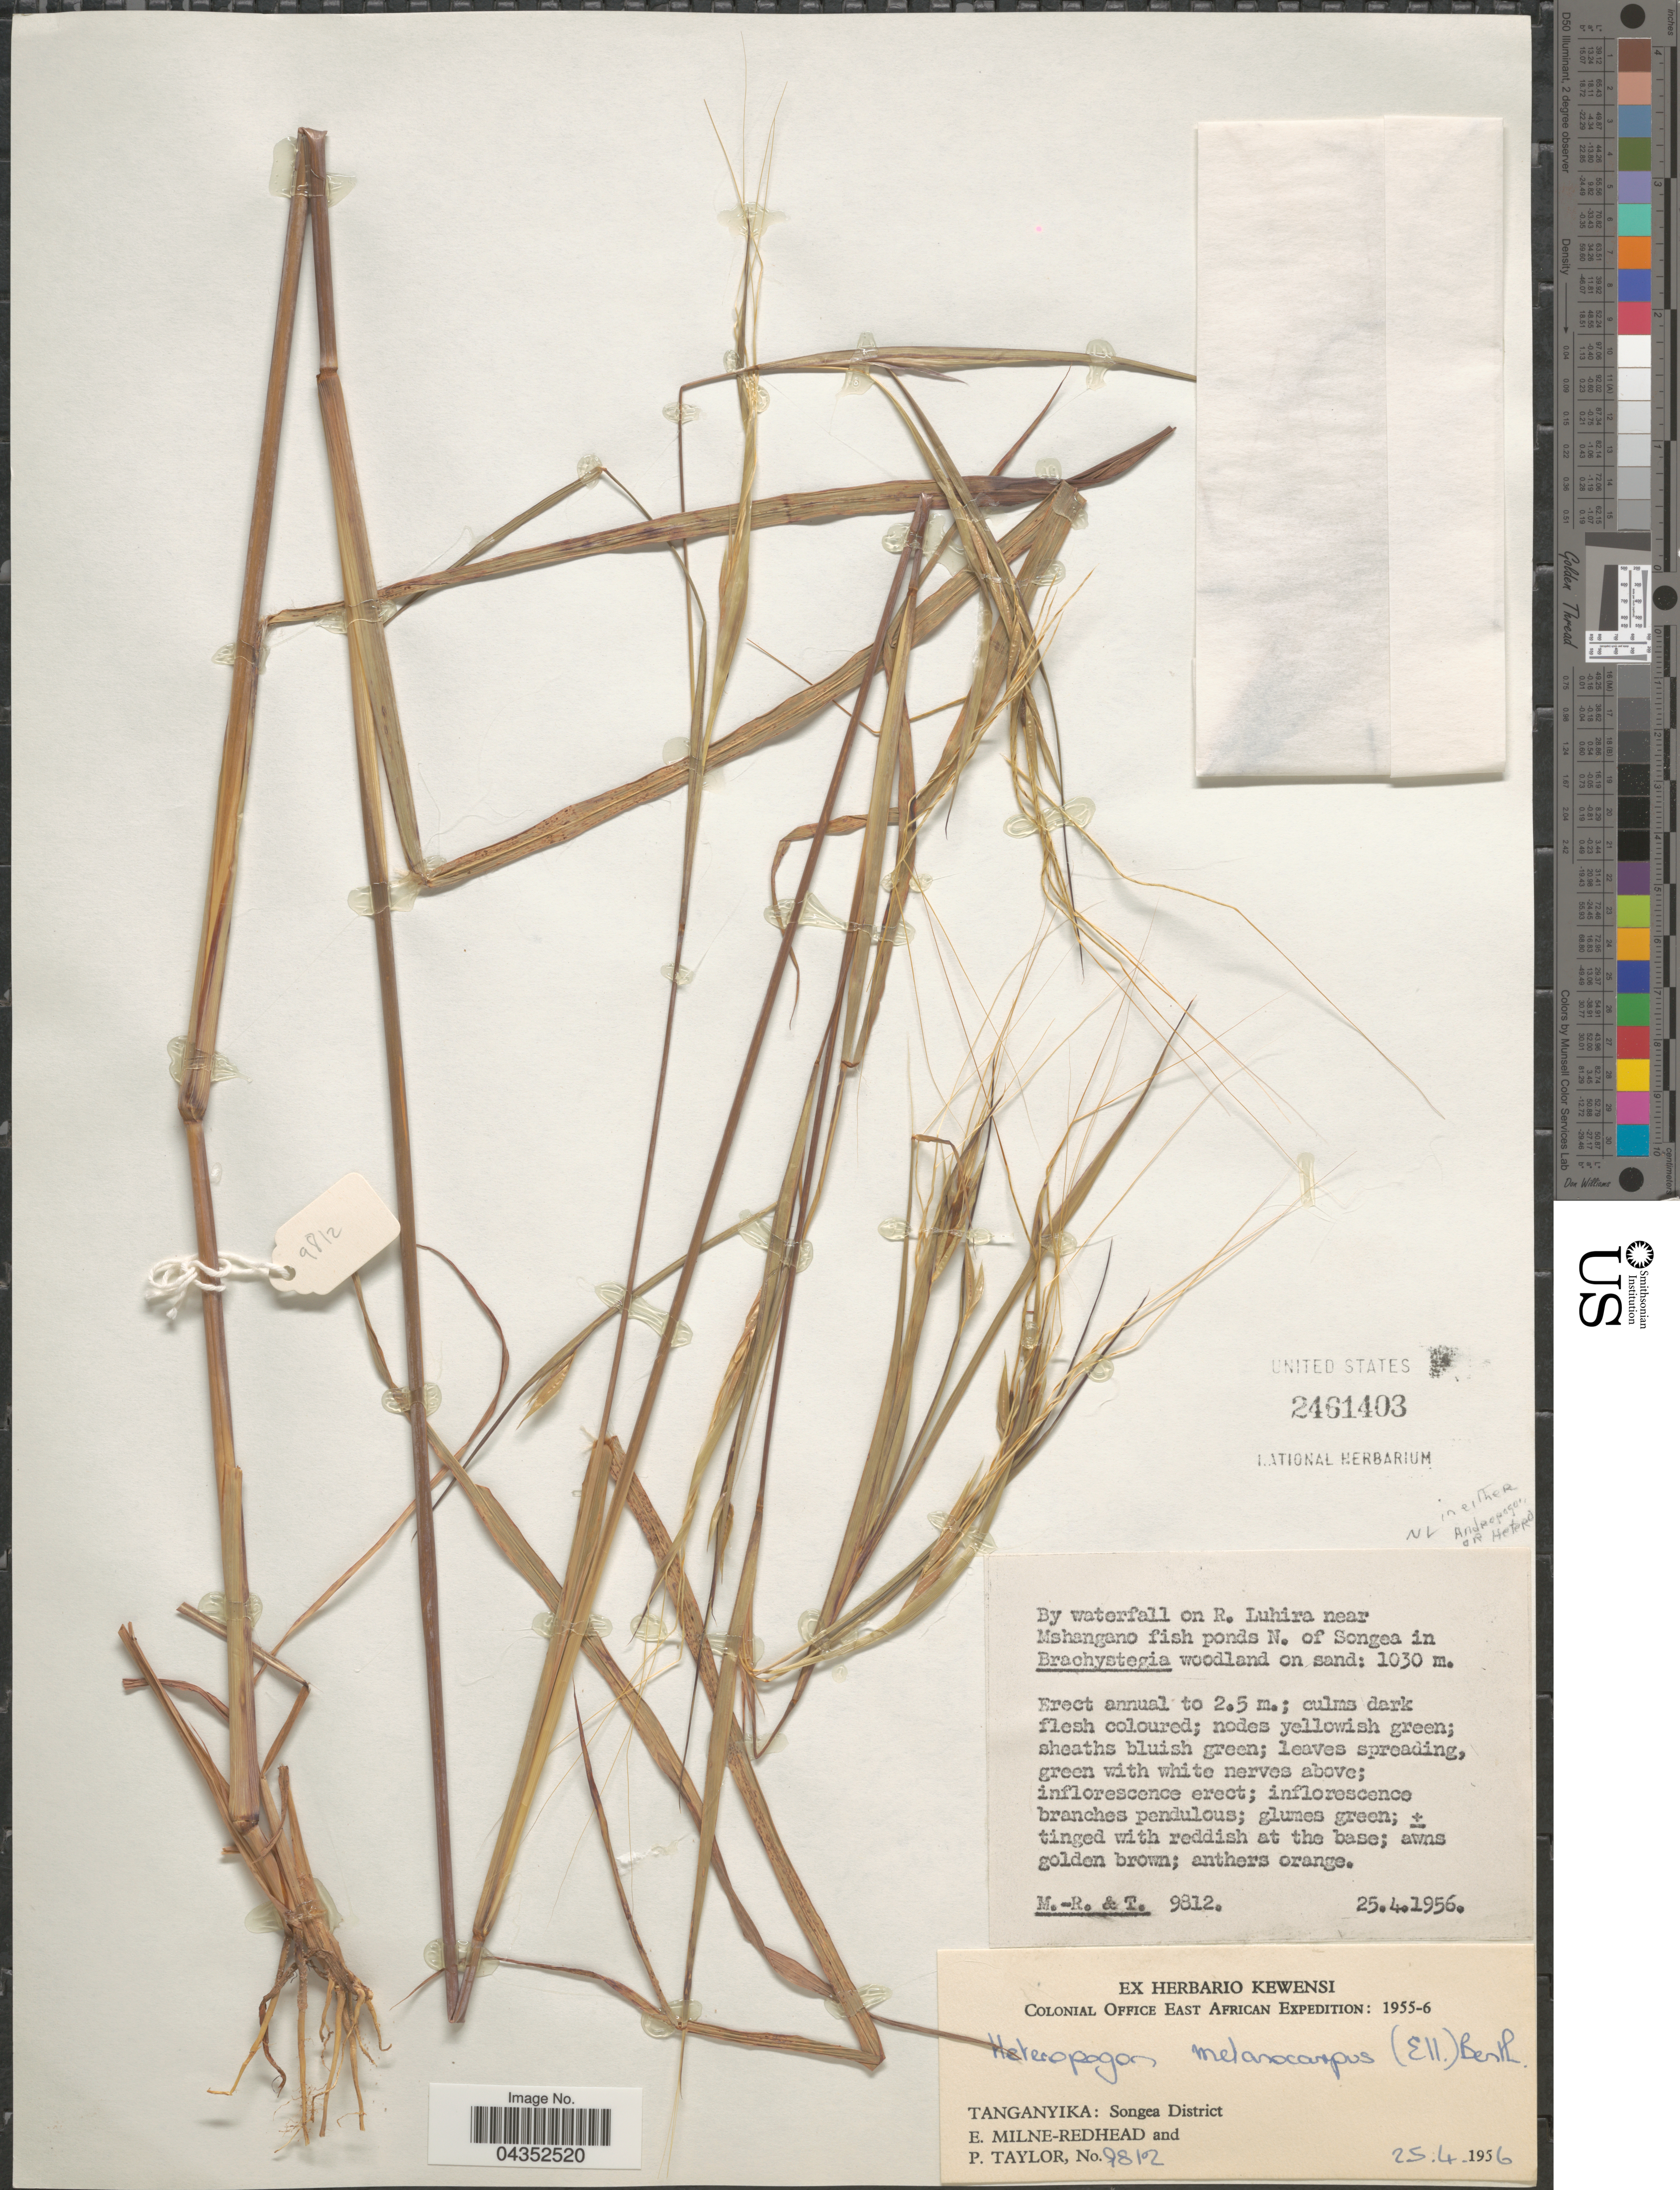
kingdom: Plantae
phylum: Tracheophyta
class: Liliopsida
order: Poales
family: Poaceae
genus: Heteropogon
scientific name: Heteropogon melanocarpus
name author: (Elliott) Benth.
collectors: E. W. Milne-Redhead & P. Taylor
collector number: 98102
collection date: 1956-04-25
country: Tanzania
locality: By waterfall on R. Luhira near Mshangano fish ponds N. of Songea. Colonial Office East African Expedition: 1955-6. Tanganyika: Songea District.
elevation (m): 1030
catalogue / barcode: US 2461403